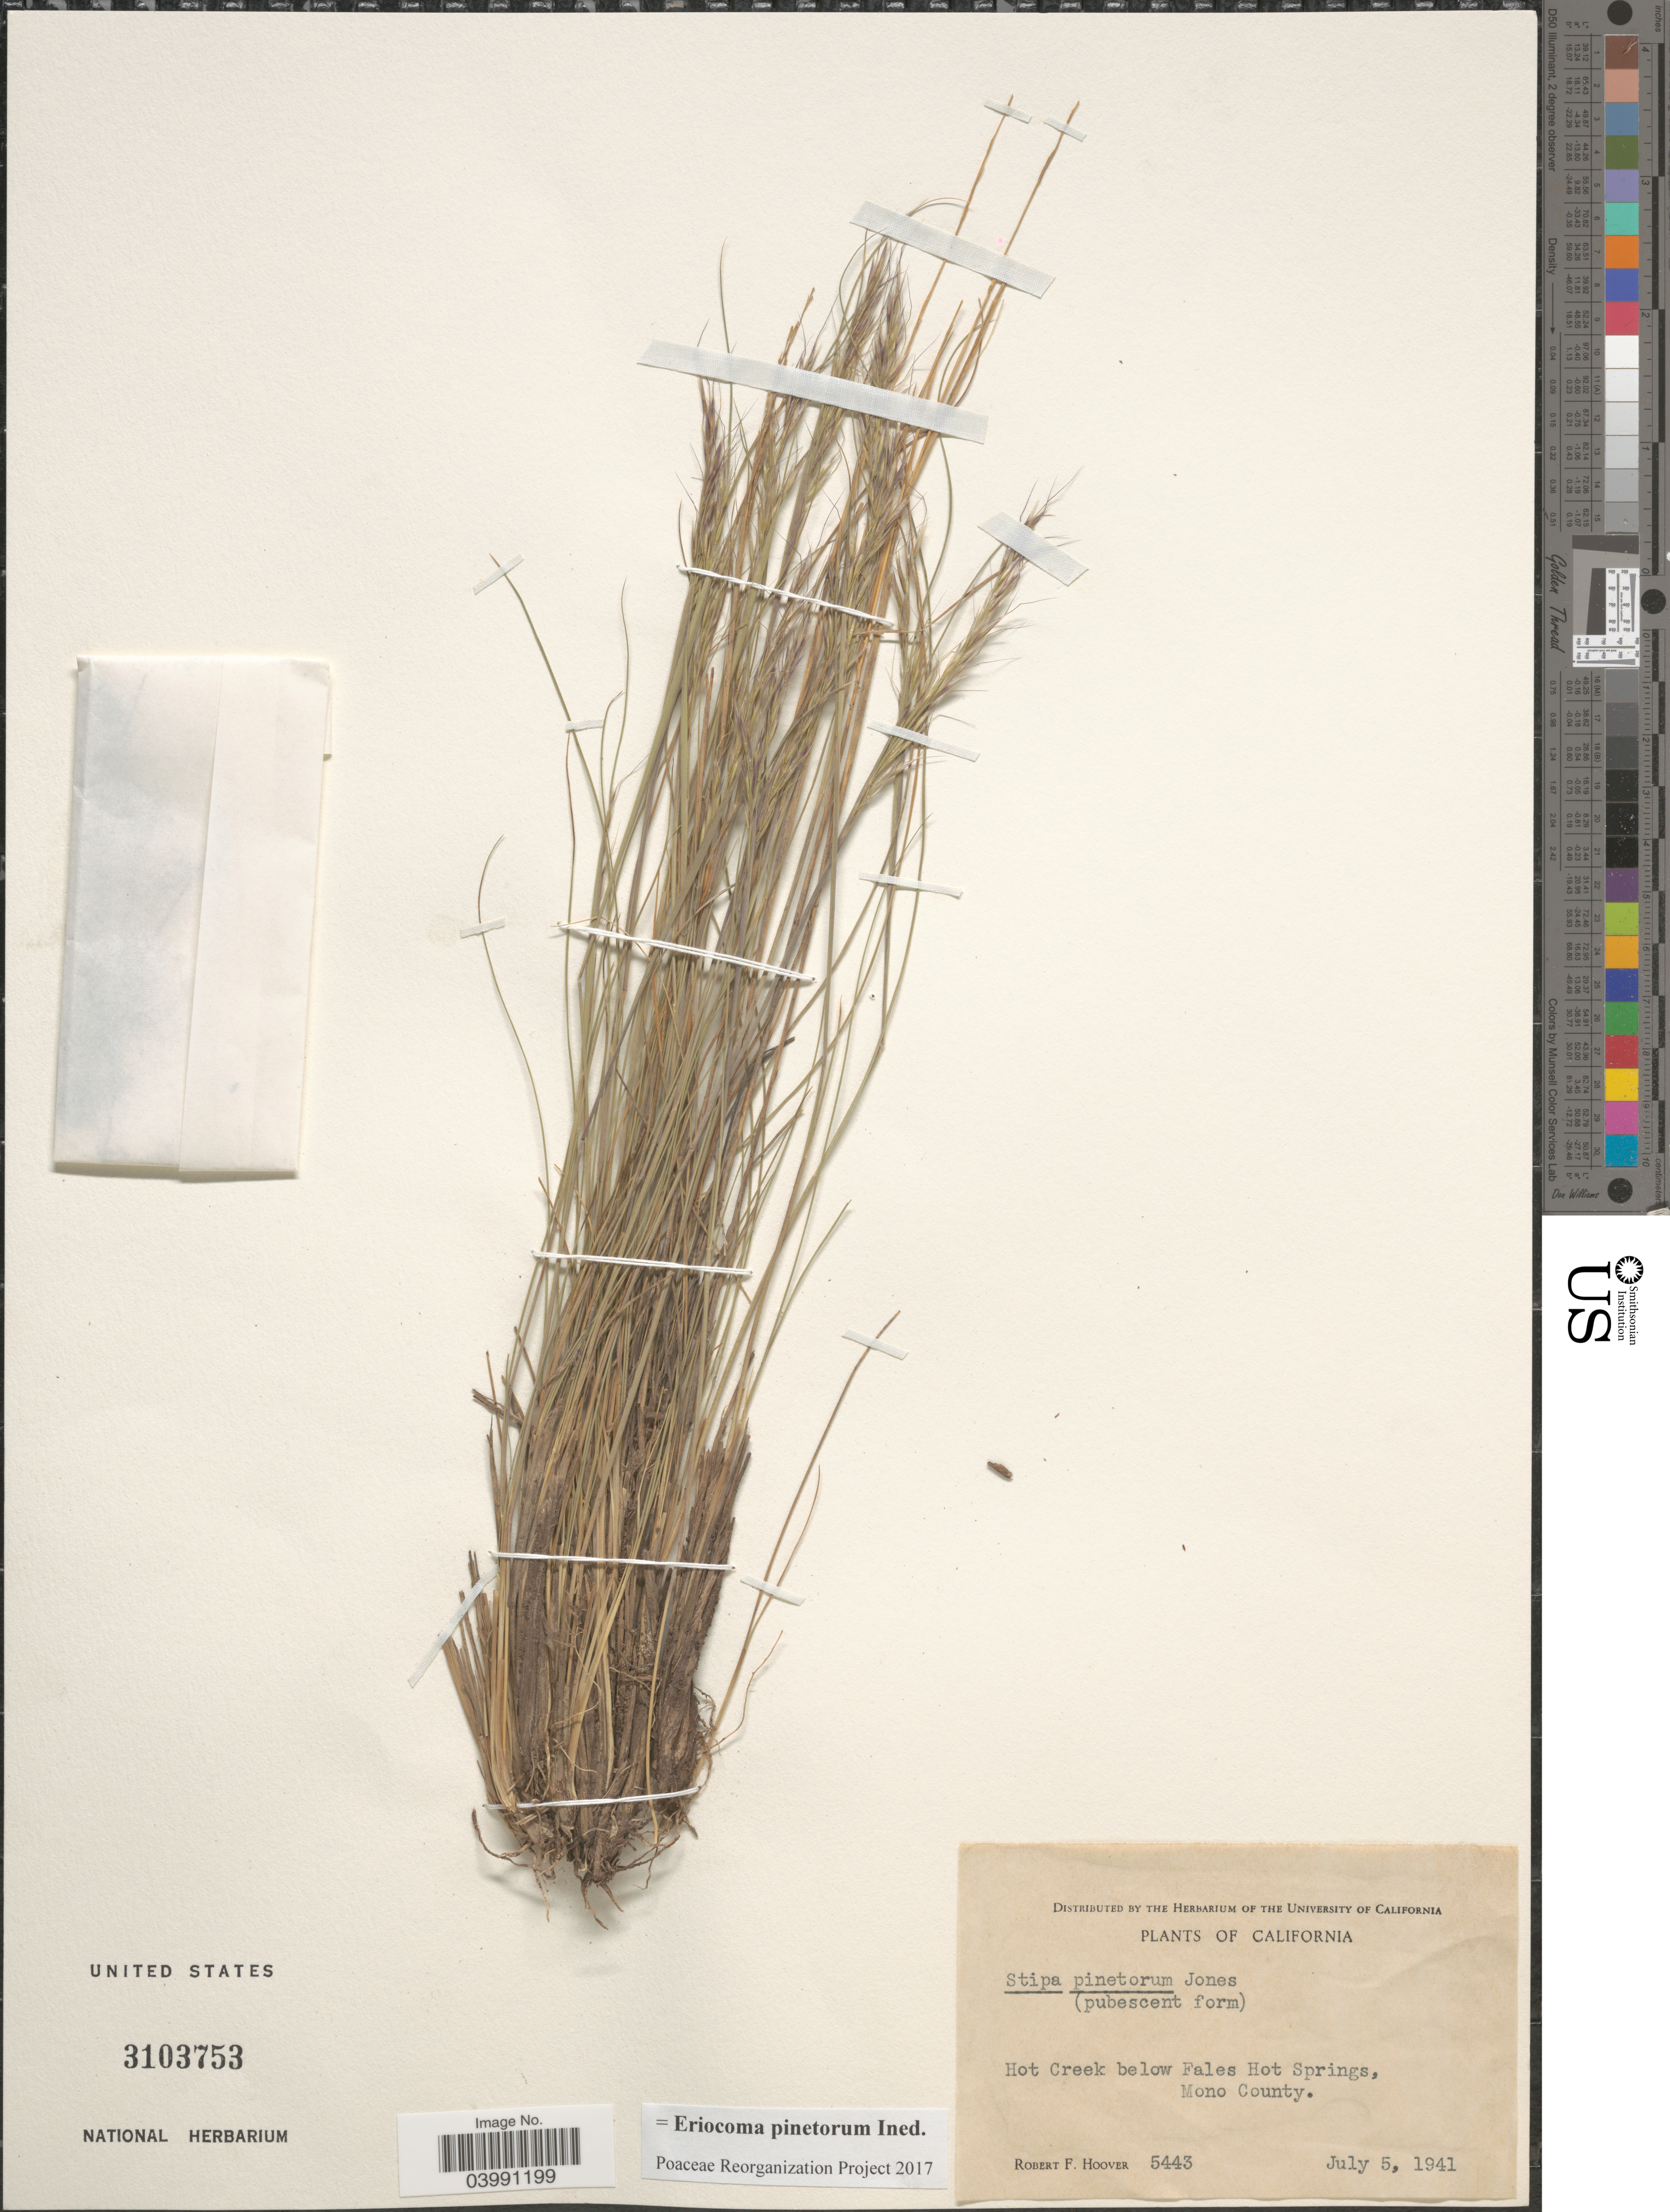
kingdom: Plantae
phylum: Tracheophyta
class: Liliopsida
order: Poales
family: Poaceae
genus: Eriocoma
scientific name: Eriocoma pinetorum ined.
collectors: R. F. Hoover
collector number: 5443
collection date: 1941-07-05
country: United States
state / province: California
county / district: Mono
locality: Hot Creek below Fales Hot Springs, Mono County.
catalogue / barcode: US 3103753